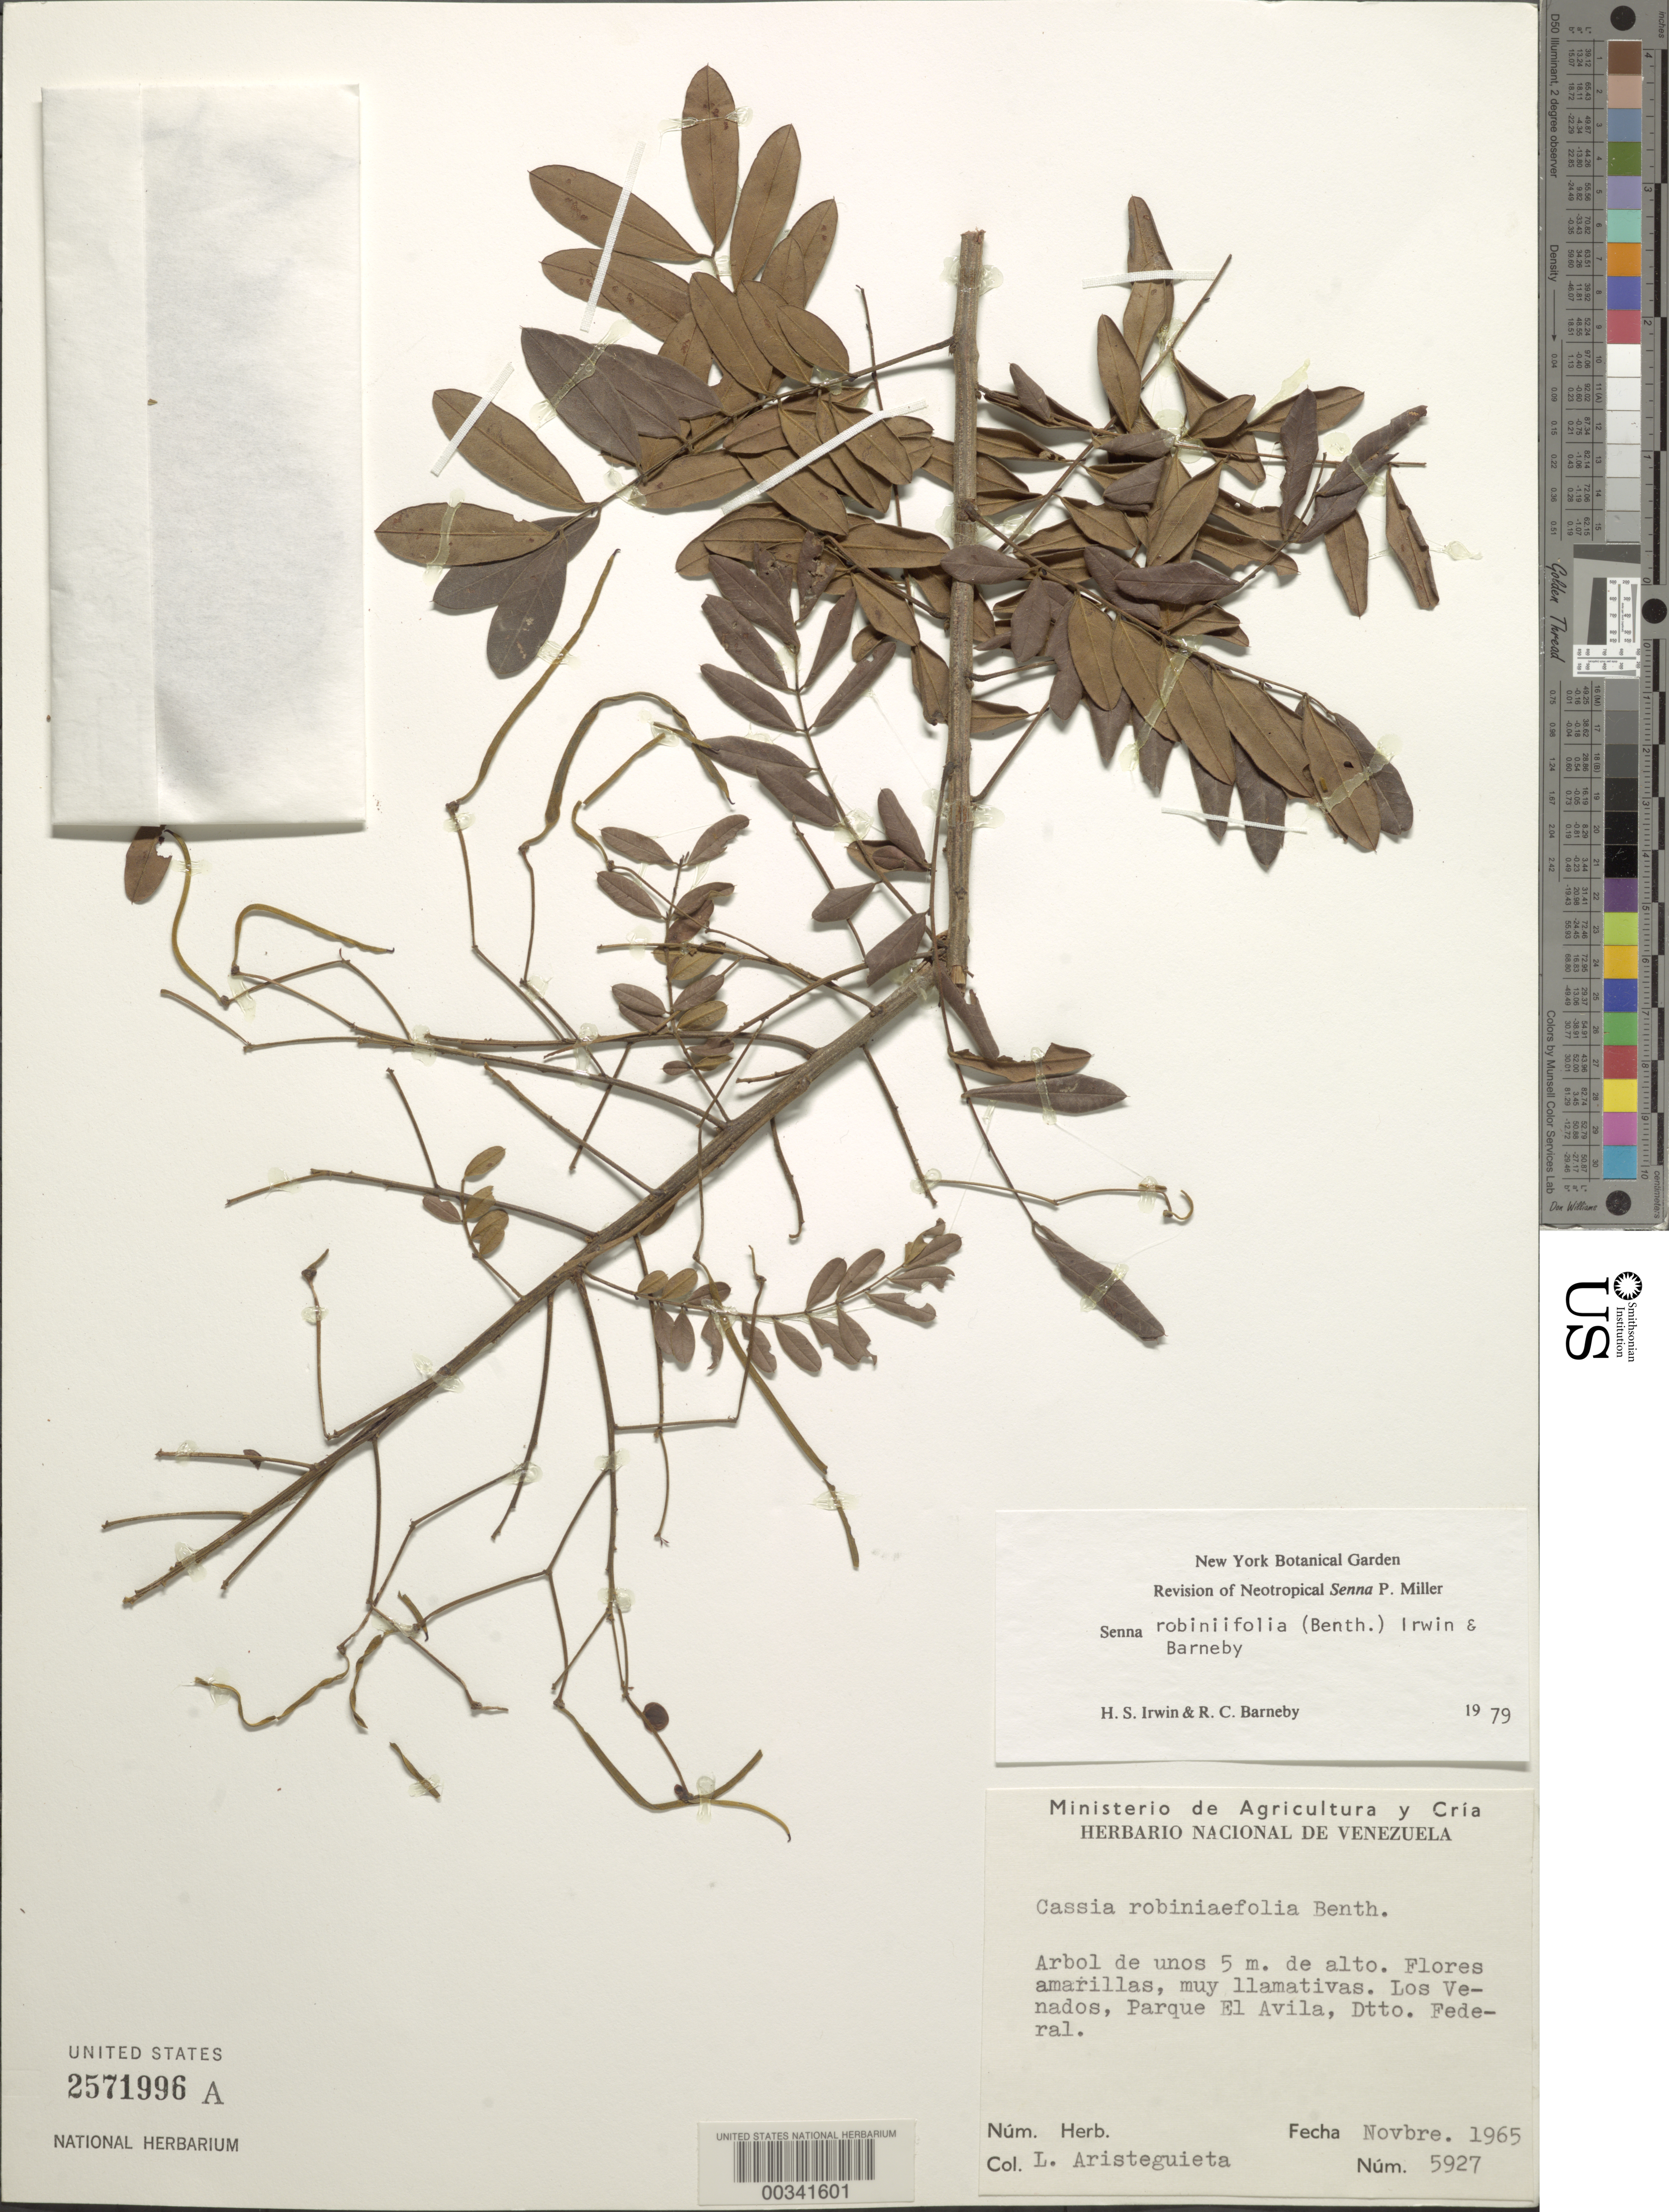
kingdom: Plantae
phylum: Tracheophyta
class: Magnoliopsida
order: Fabales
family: Fabaceae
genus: Senna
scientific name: Senna robiniifolia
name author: (Benth.) H.S. Irwin & Barneby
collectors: L. Aristeguieta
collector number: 5927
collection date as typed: Nov 1965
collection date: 1965-11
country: Venezuela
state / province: Miranda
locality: Los venados, parque el avila, dtto. federal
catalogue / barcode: US 2571996A